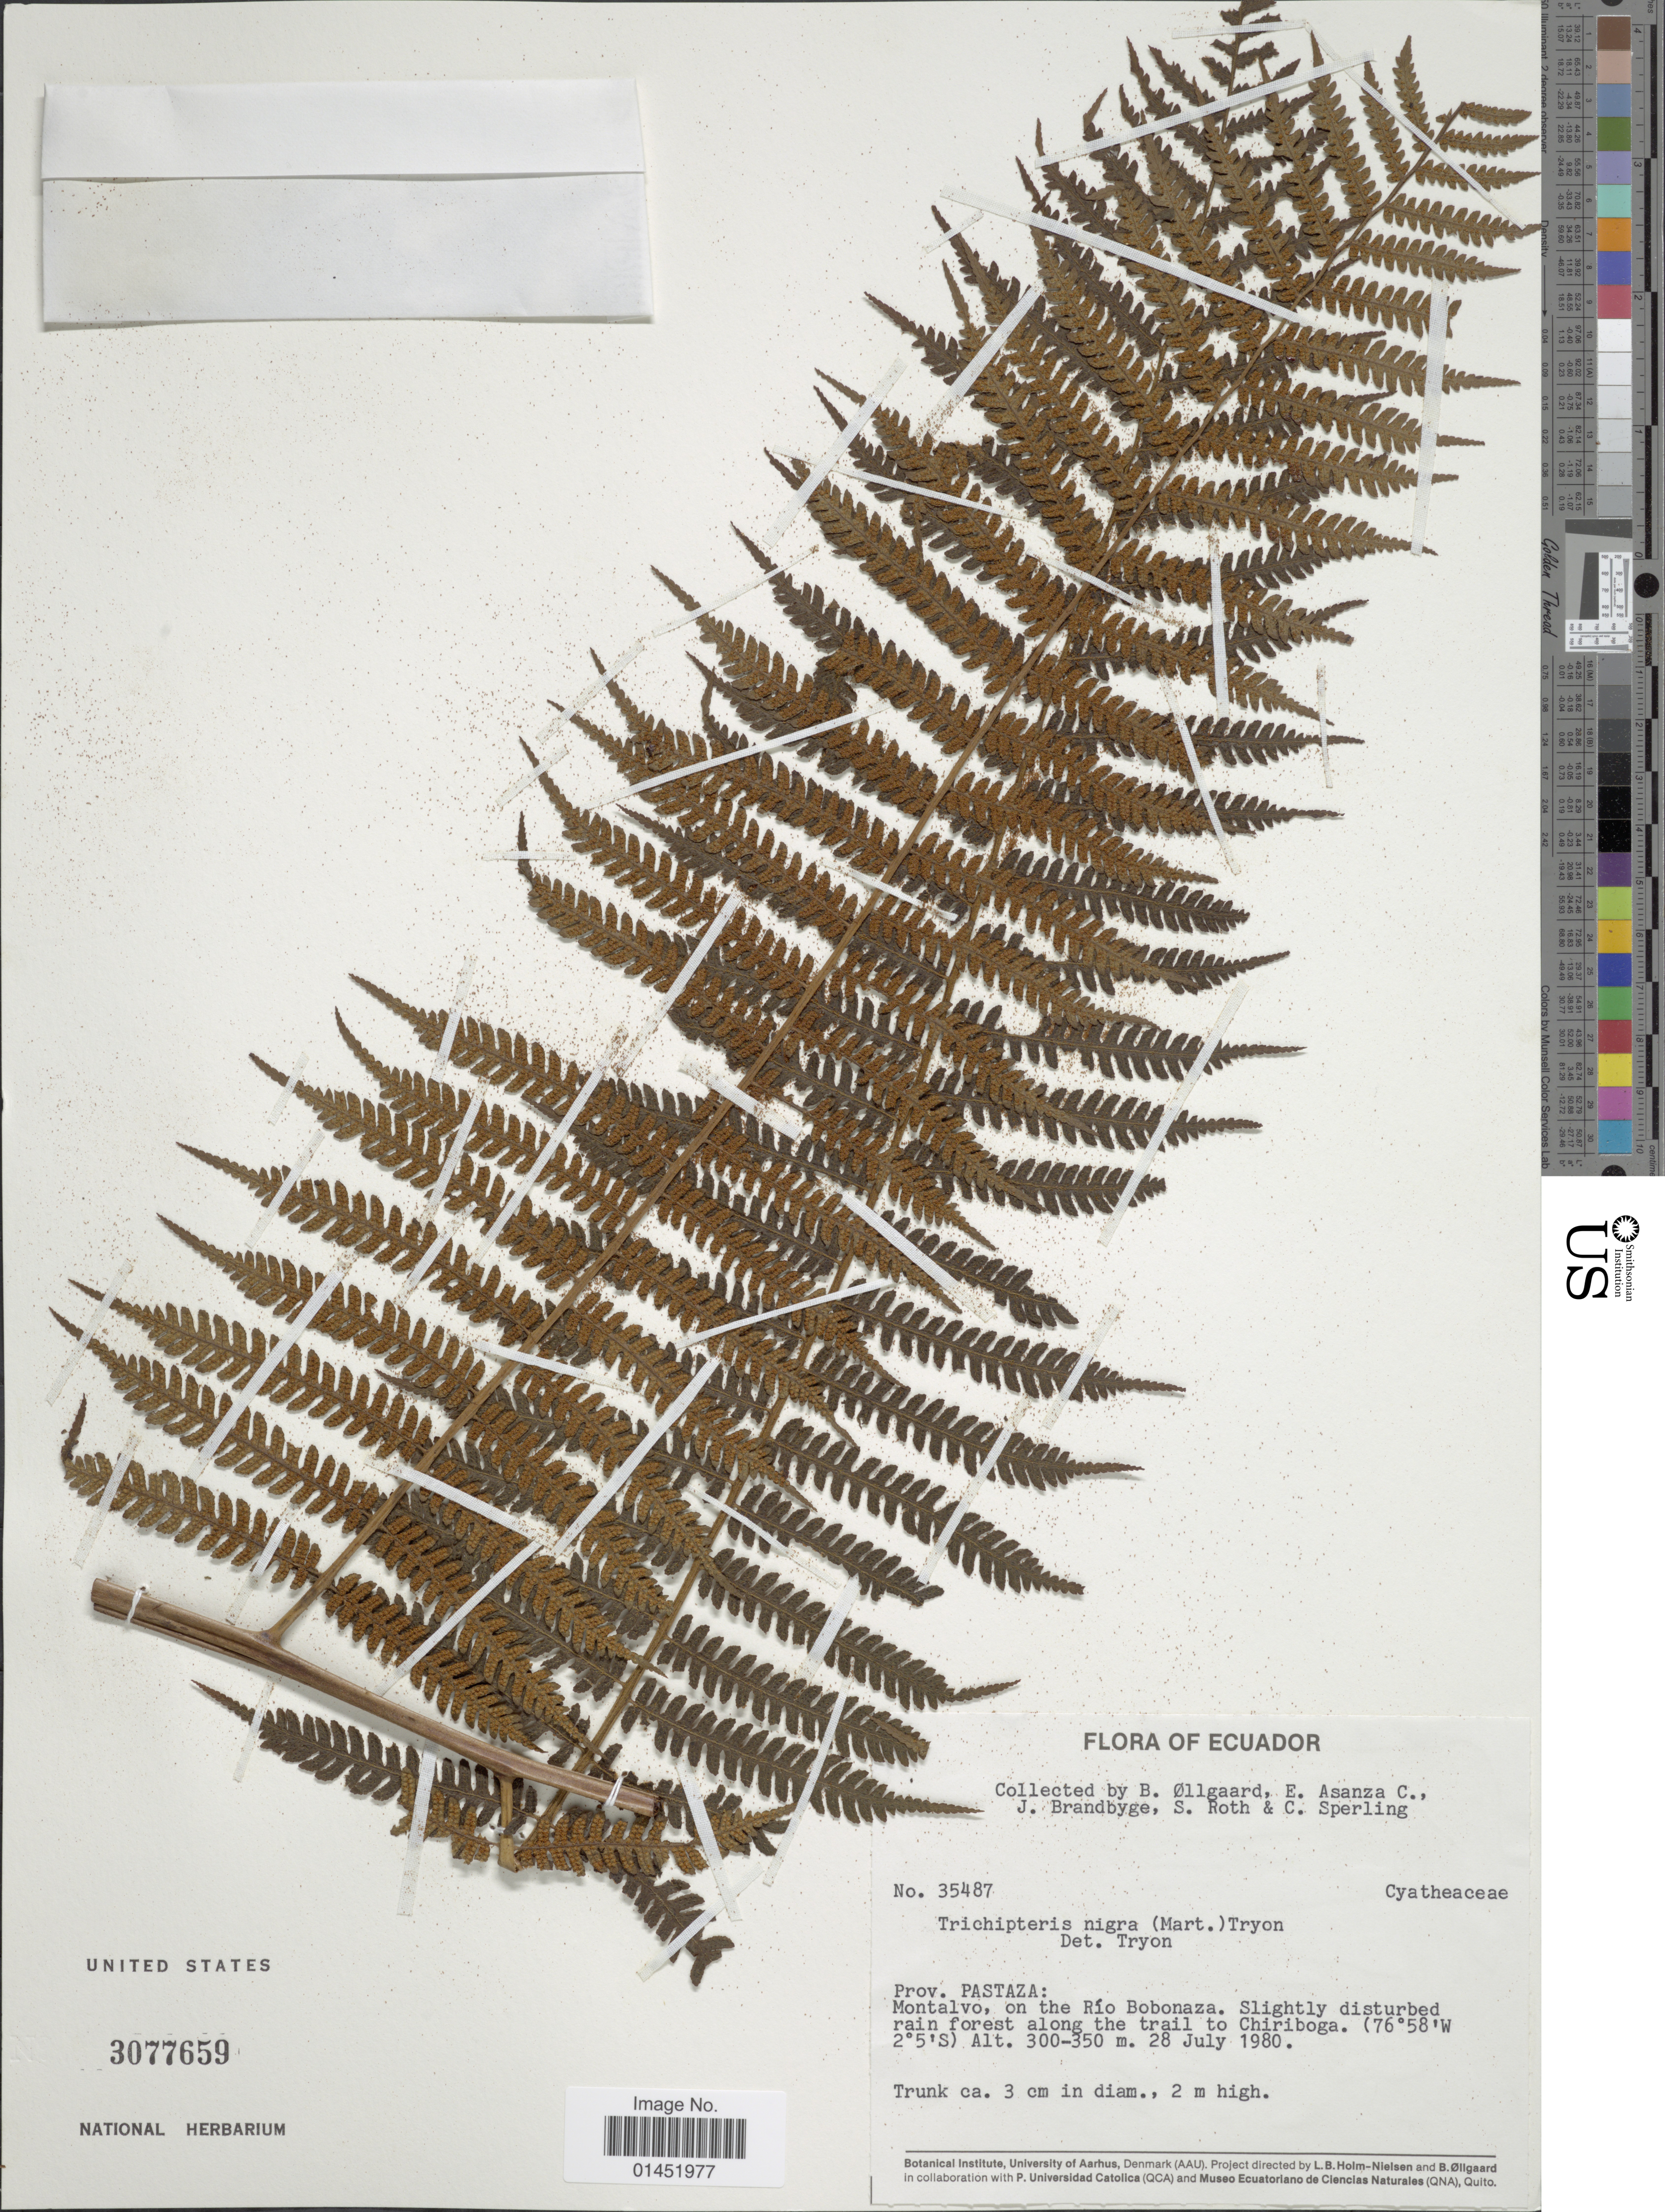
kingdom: Plantae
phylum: Tracheophyta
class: Polypodiopsida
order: Cyatheales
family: Cyatheaceae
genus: Cyathea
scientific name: Cyathea lasiosora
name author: (Mett. ex Kuhn) Domin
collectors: B. Øllgaard, E. Asanza C., J. Brandbyge, S. Roth & C. Sperling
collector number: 35487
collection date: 1980-07-28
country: Ecuador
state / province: Pastaza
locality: Montalvo, on the Río Bobonaza. Sloghtly disturbed rain forest along the trail to Chiriboga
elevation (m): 300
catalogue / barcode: US 3077659